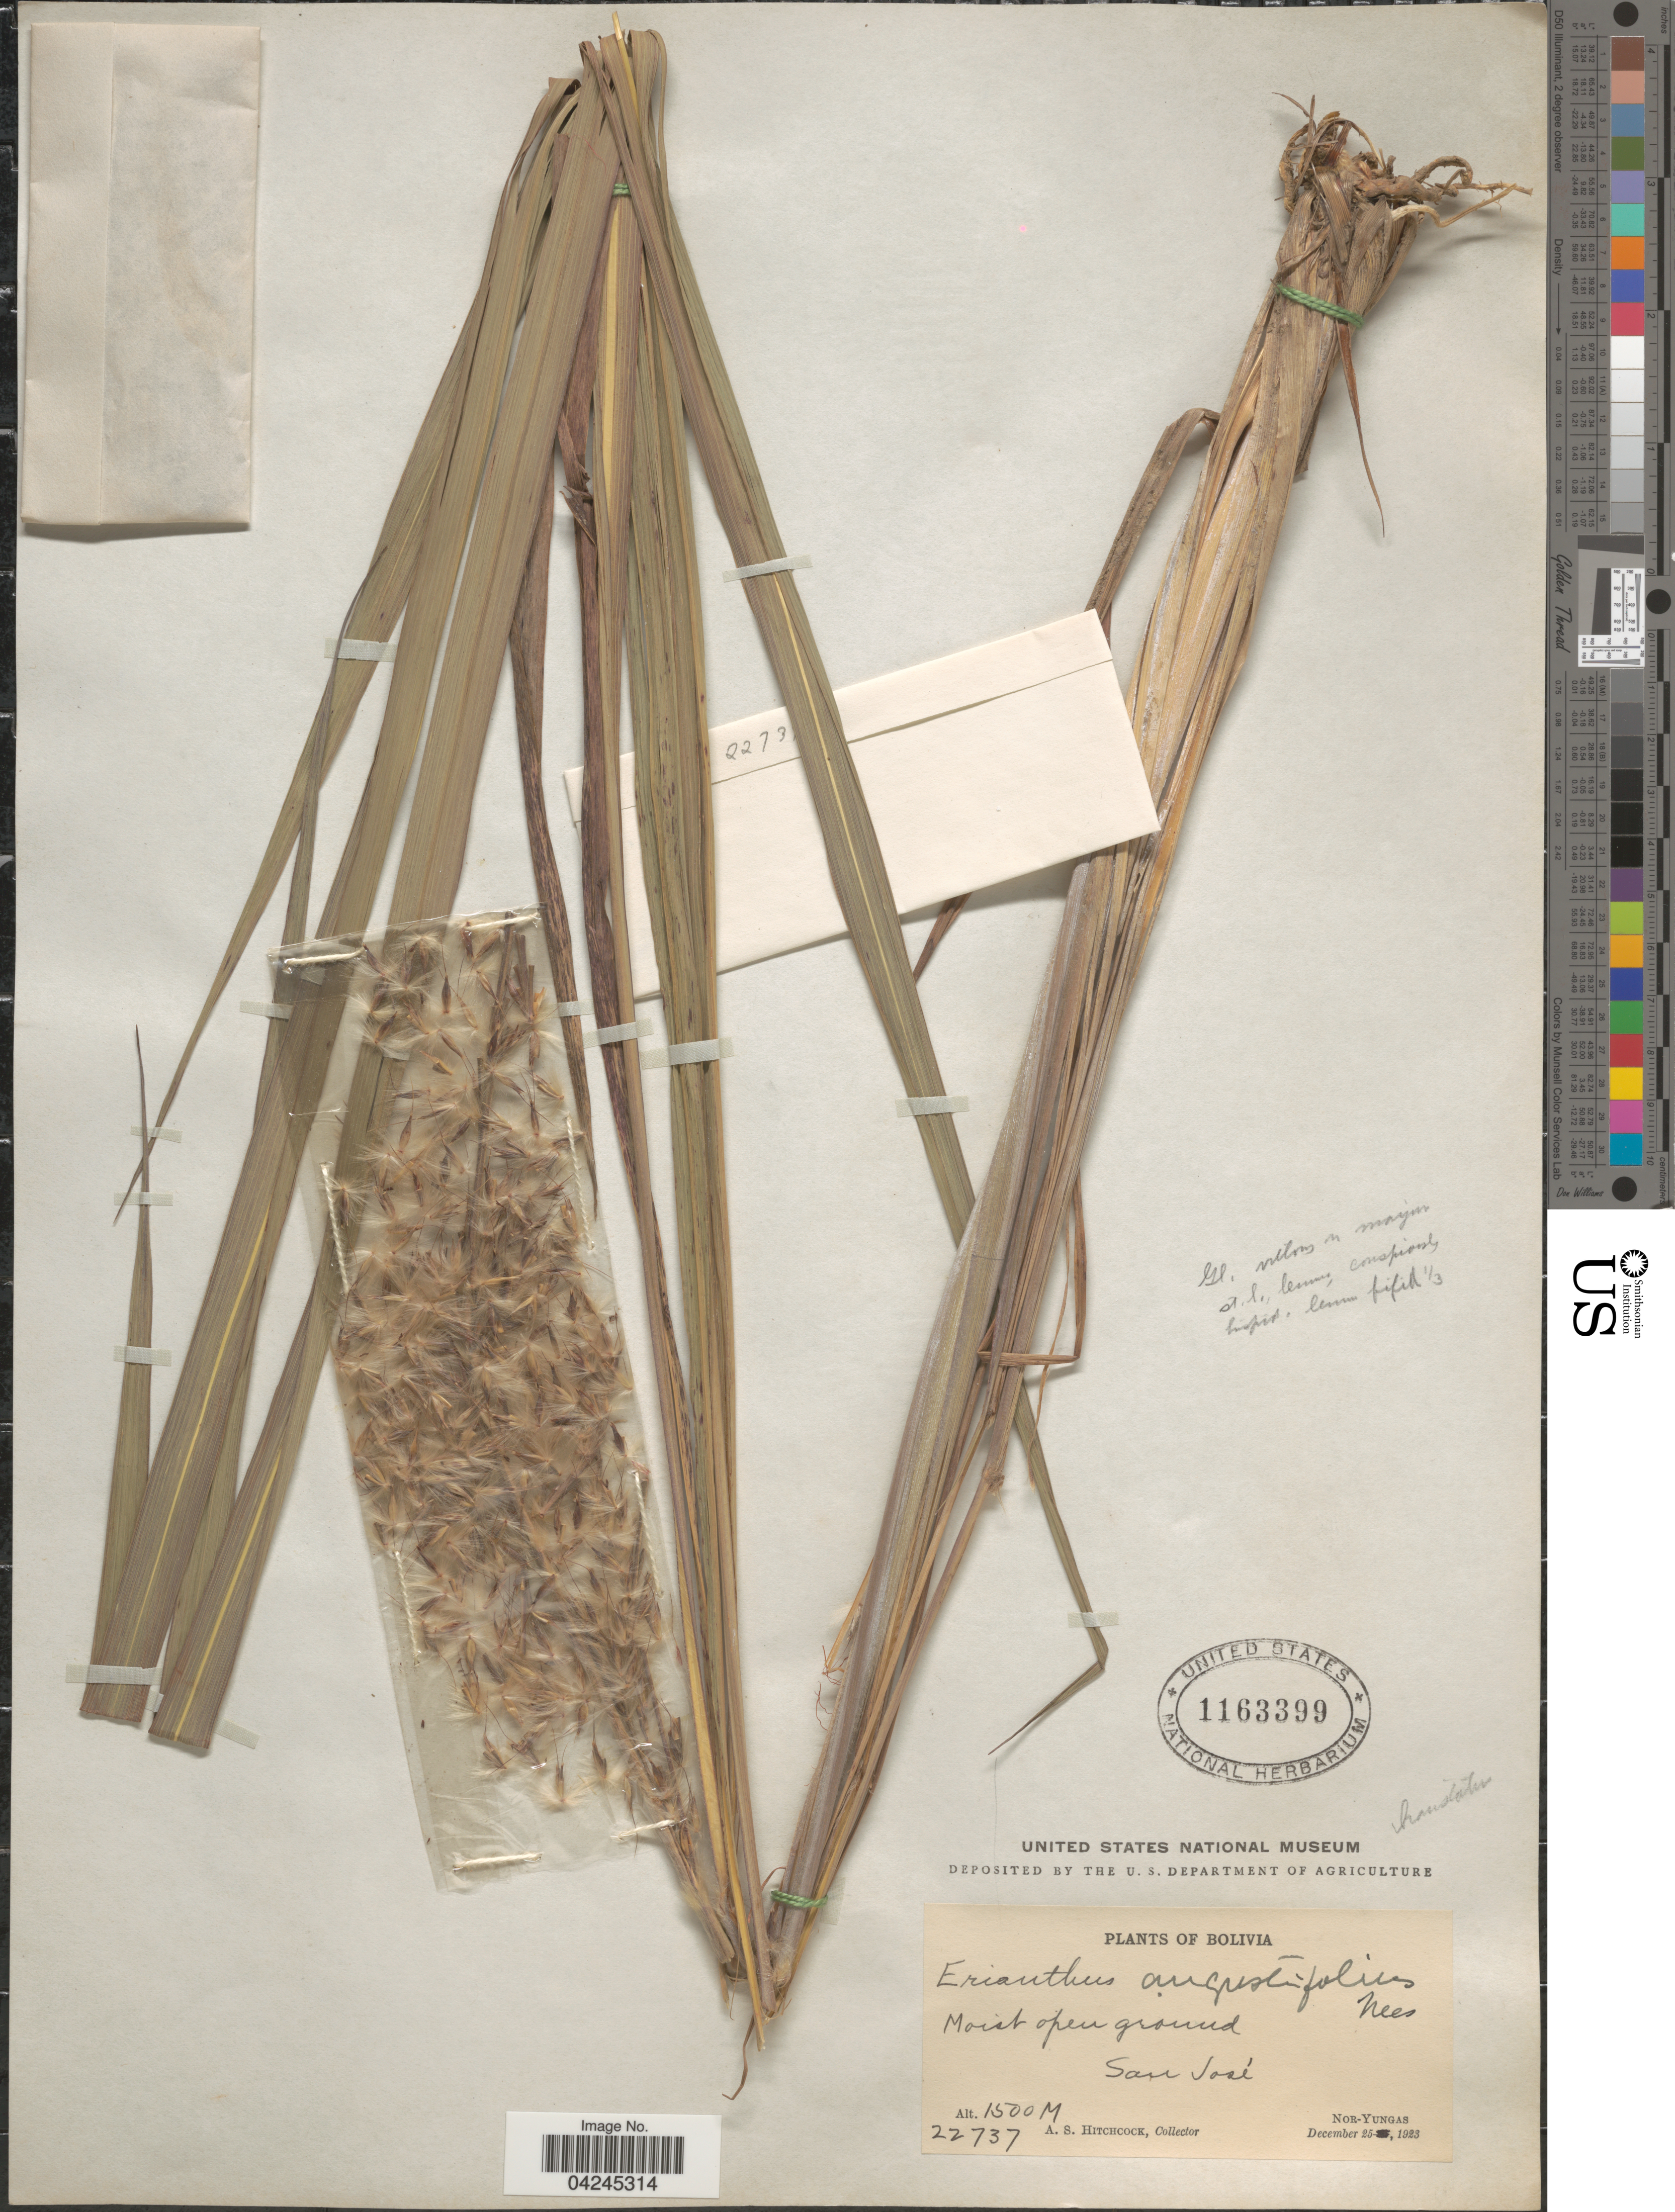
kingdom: Plantae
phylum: Tracheophyta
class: Liliopsida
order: Poales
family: Poaceae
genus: Erianthus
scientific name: Erianthus angustifolius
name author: Nees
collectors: A. S. Hitchcock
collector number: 22737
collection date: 1923-12-25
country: Bolivia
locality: San José. Nor-Yungas.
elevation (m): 1500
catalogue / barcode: US 1163399